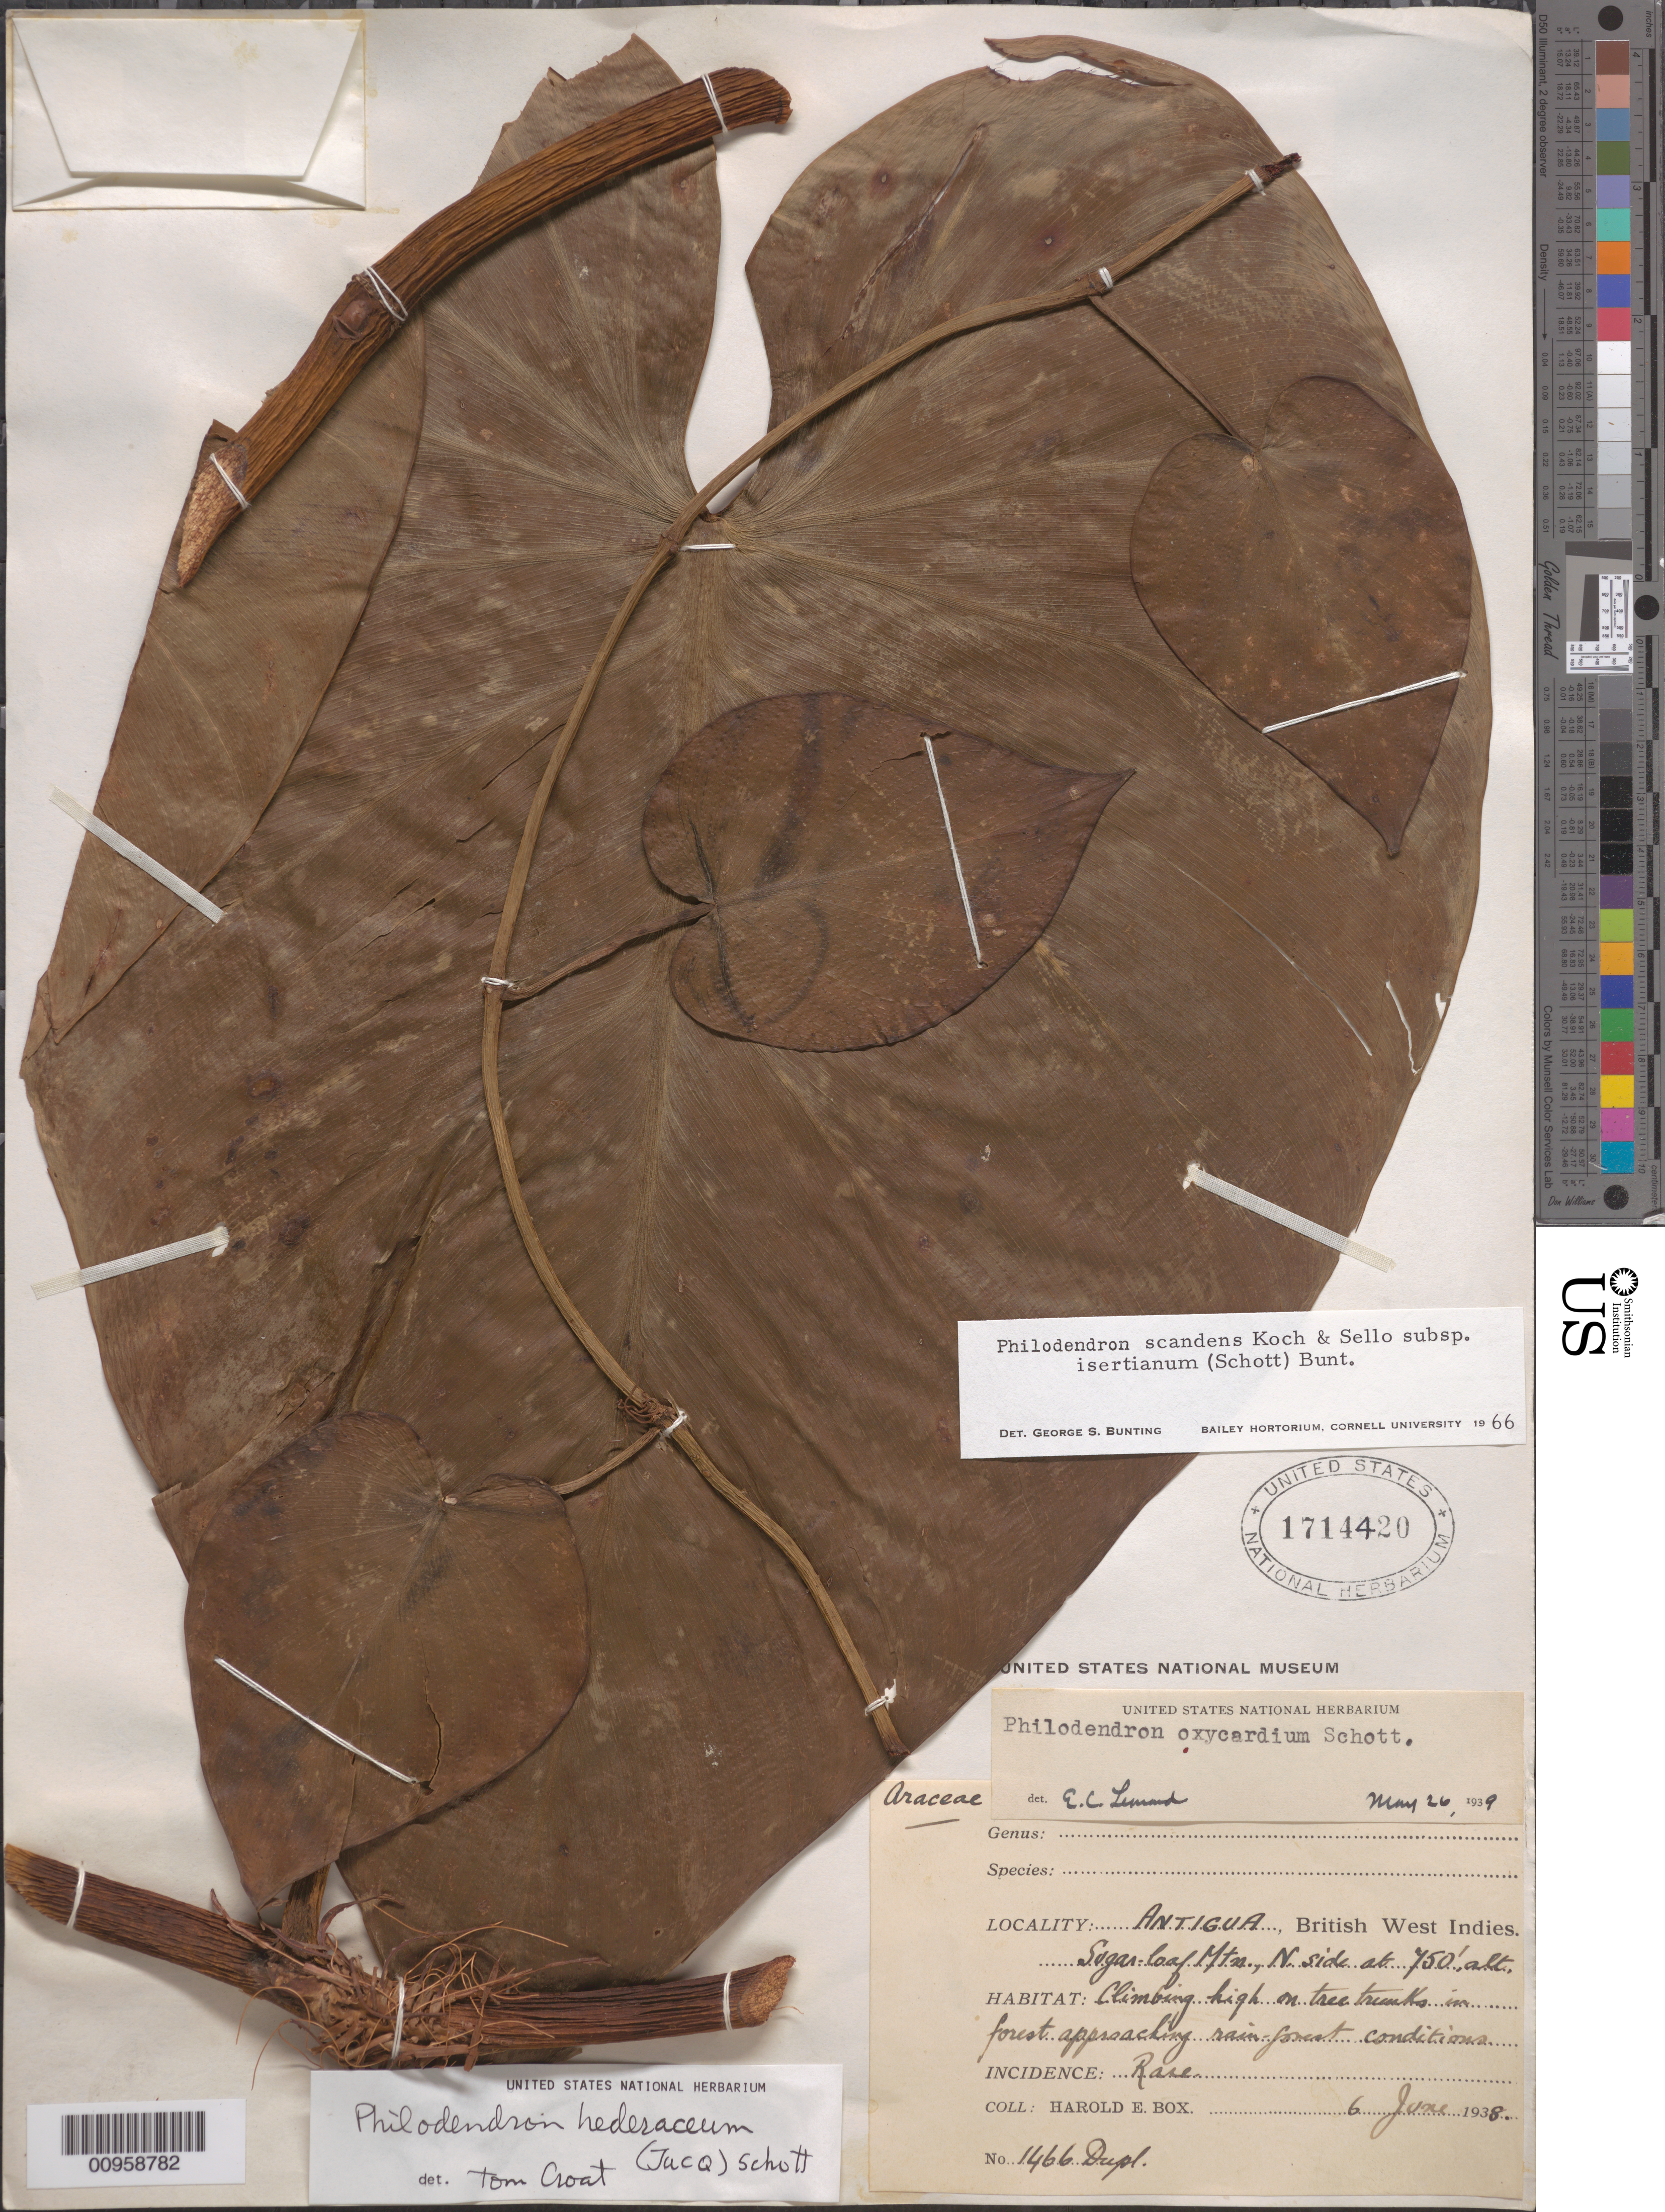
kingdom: Plantae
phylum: Tracheophyta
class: Liliopsida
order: Alismatales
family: Araceae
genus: Philodendron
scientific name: Philodendron hederaceum var. hederaceum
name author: (Jacq.) Schott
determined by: Croat, Thomas B., Missouri Botanical Garden (MO)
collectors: H. E. Box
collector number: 1466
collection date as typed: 06 Jun 1938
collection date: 1938-06-06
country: Antigua and Barbuda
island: Antigua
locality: Sugar Loaf Mountain, North side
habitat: Climbing high on tree trunks in forest approaching rainforest conditions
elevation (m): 150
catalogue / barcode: US 1714420